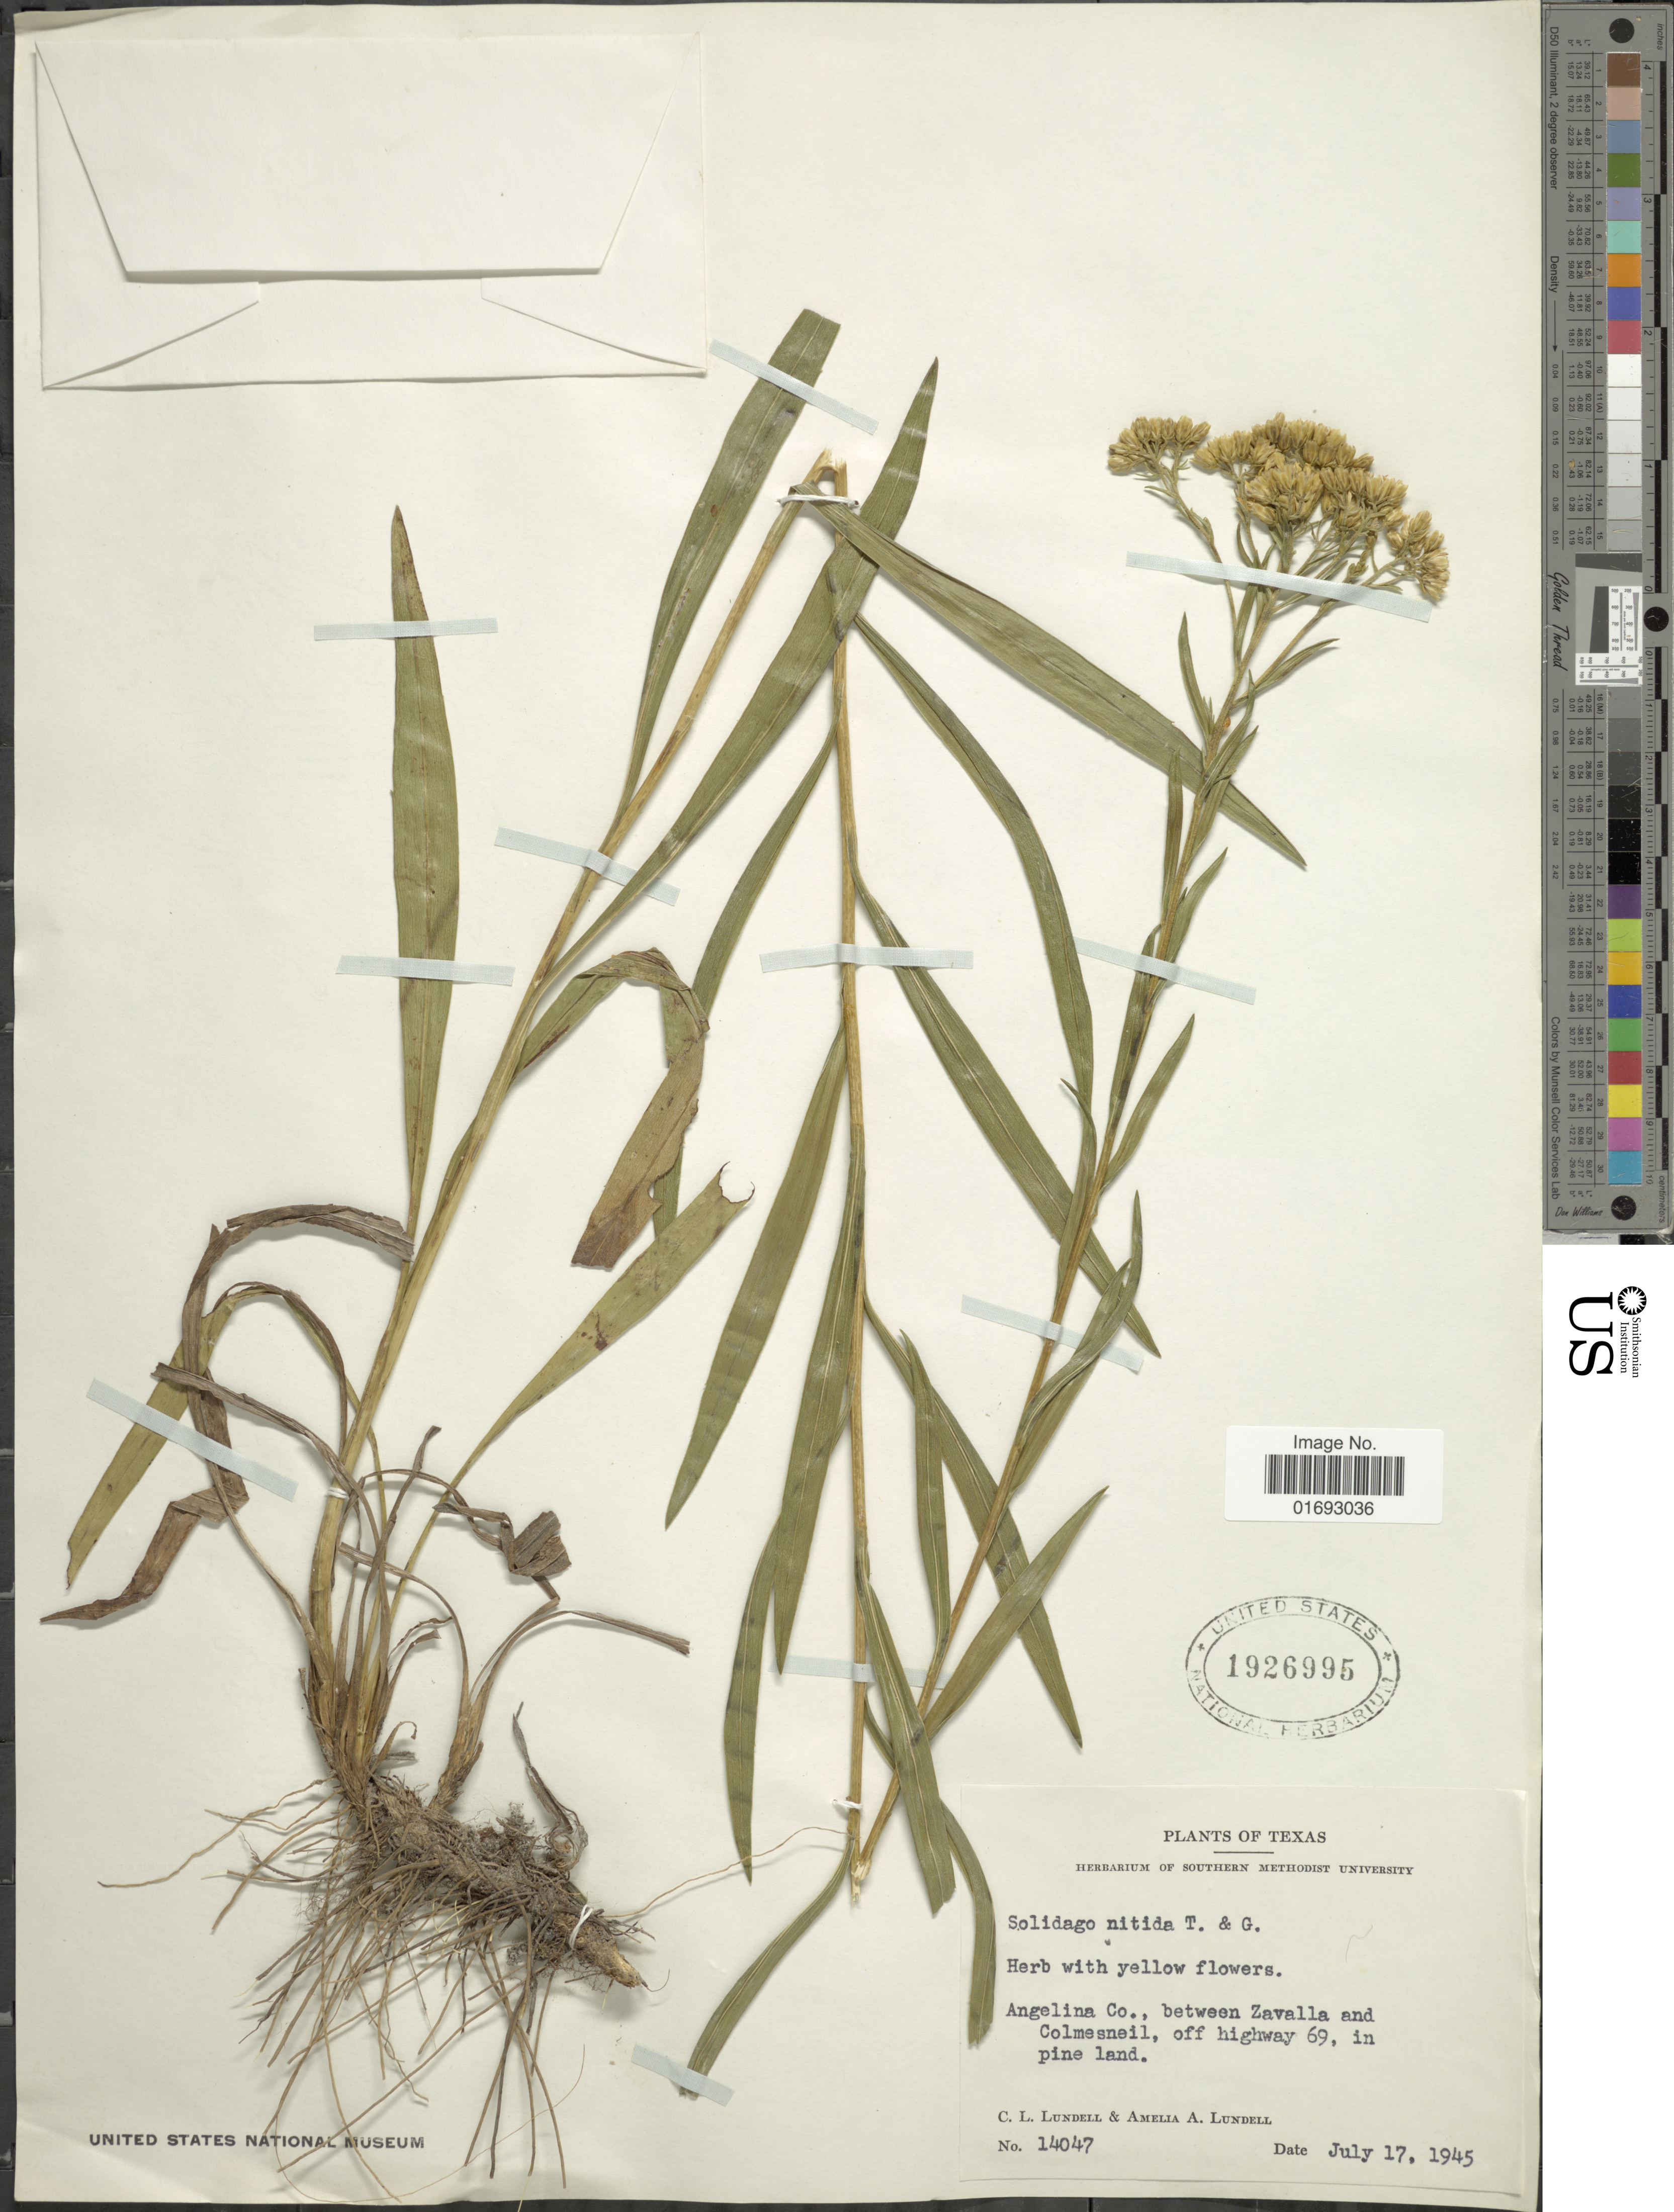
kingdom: Plantae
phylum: Tracheophyta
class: Magnoliopsida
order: Asterales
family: Asteraceae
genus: Oligoneuron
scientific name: Oligoneuron nitidum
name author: (Torr. & A. Gray) Small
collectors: C. L. Lundell & A. A. Lundell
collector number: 14047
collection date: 1945-07-17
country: United States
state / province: Texas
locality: Angelina Co., between Zavalla and Colmsneil, off highway 69, in pine land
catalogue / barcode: US 1926995